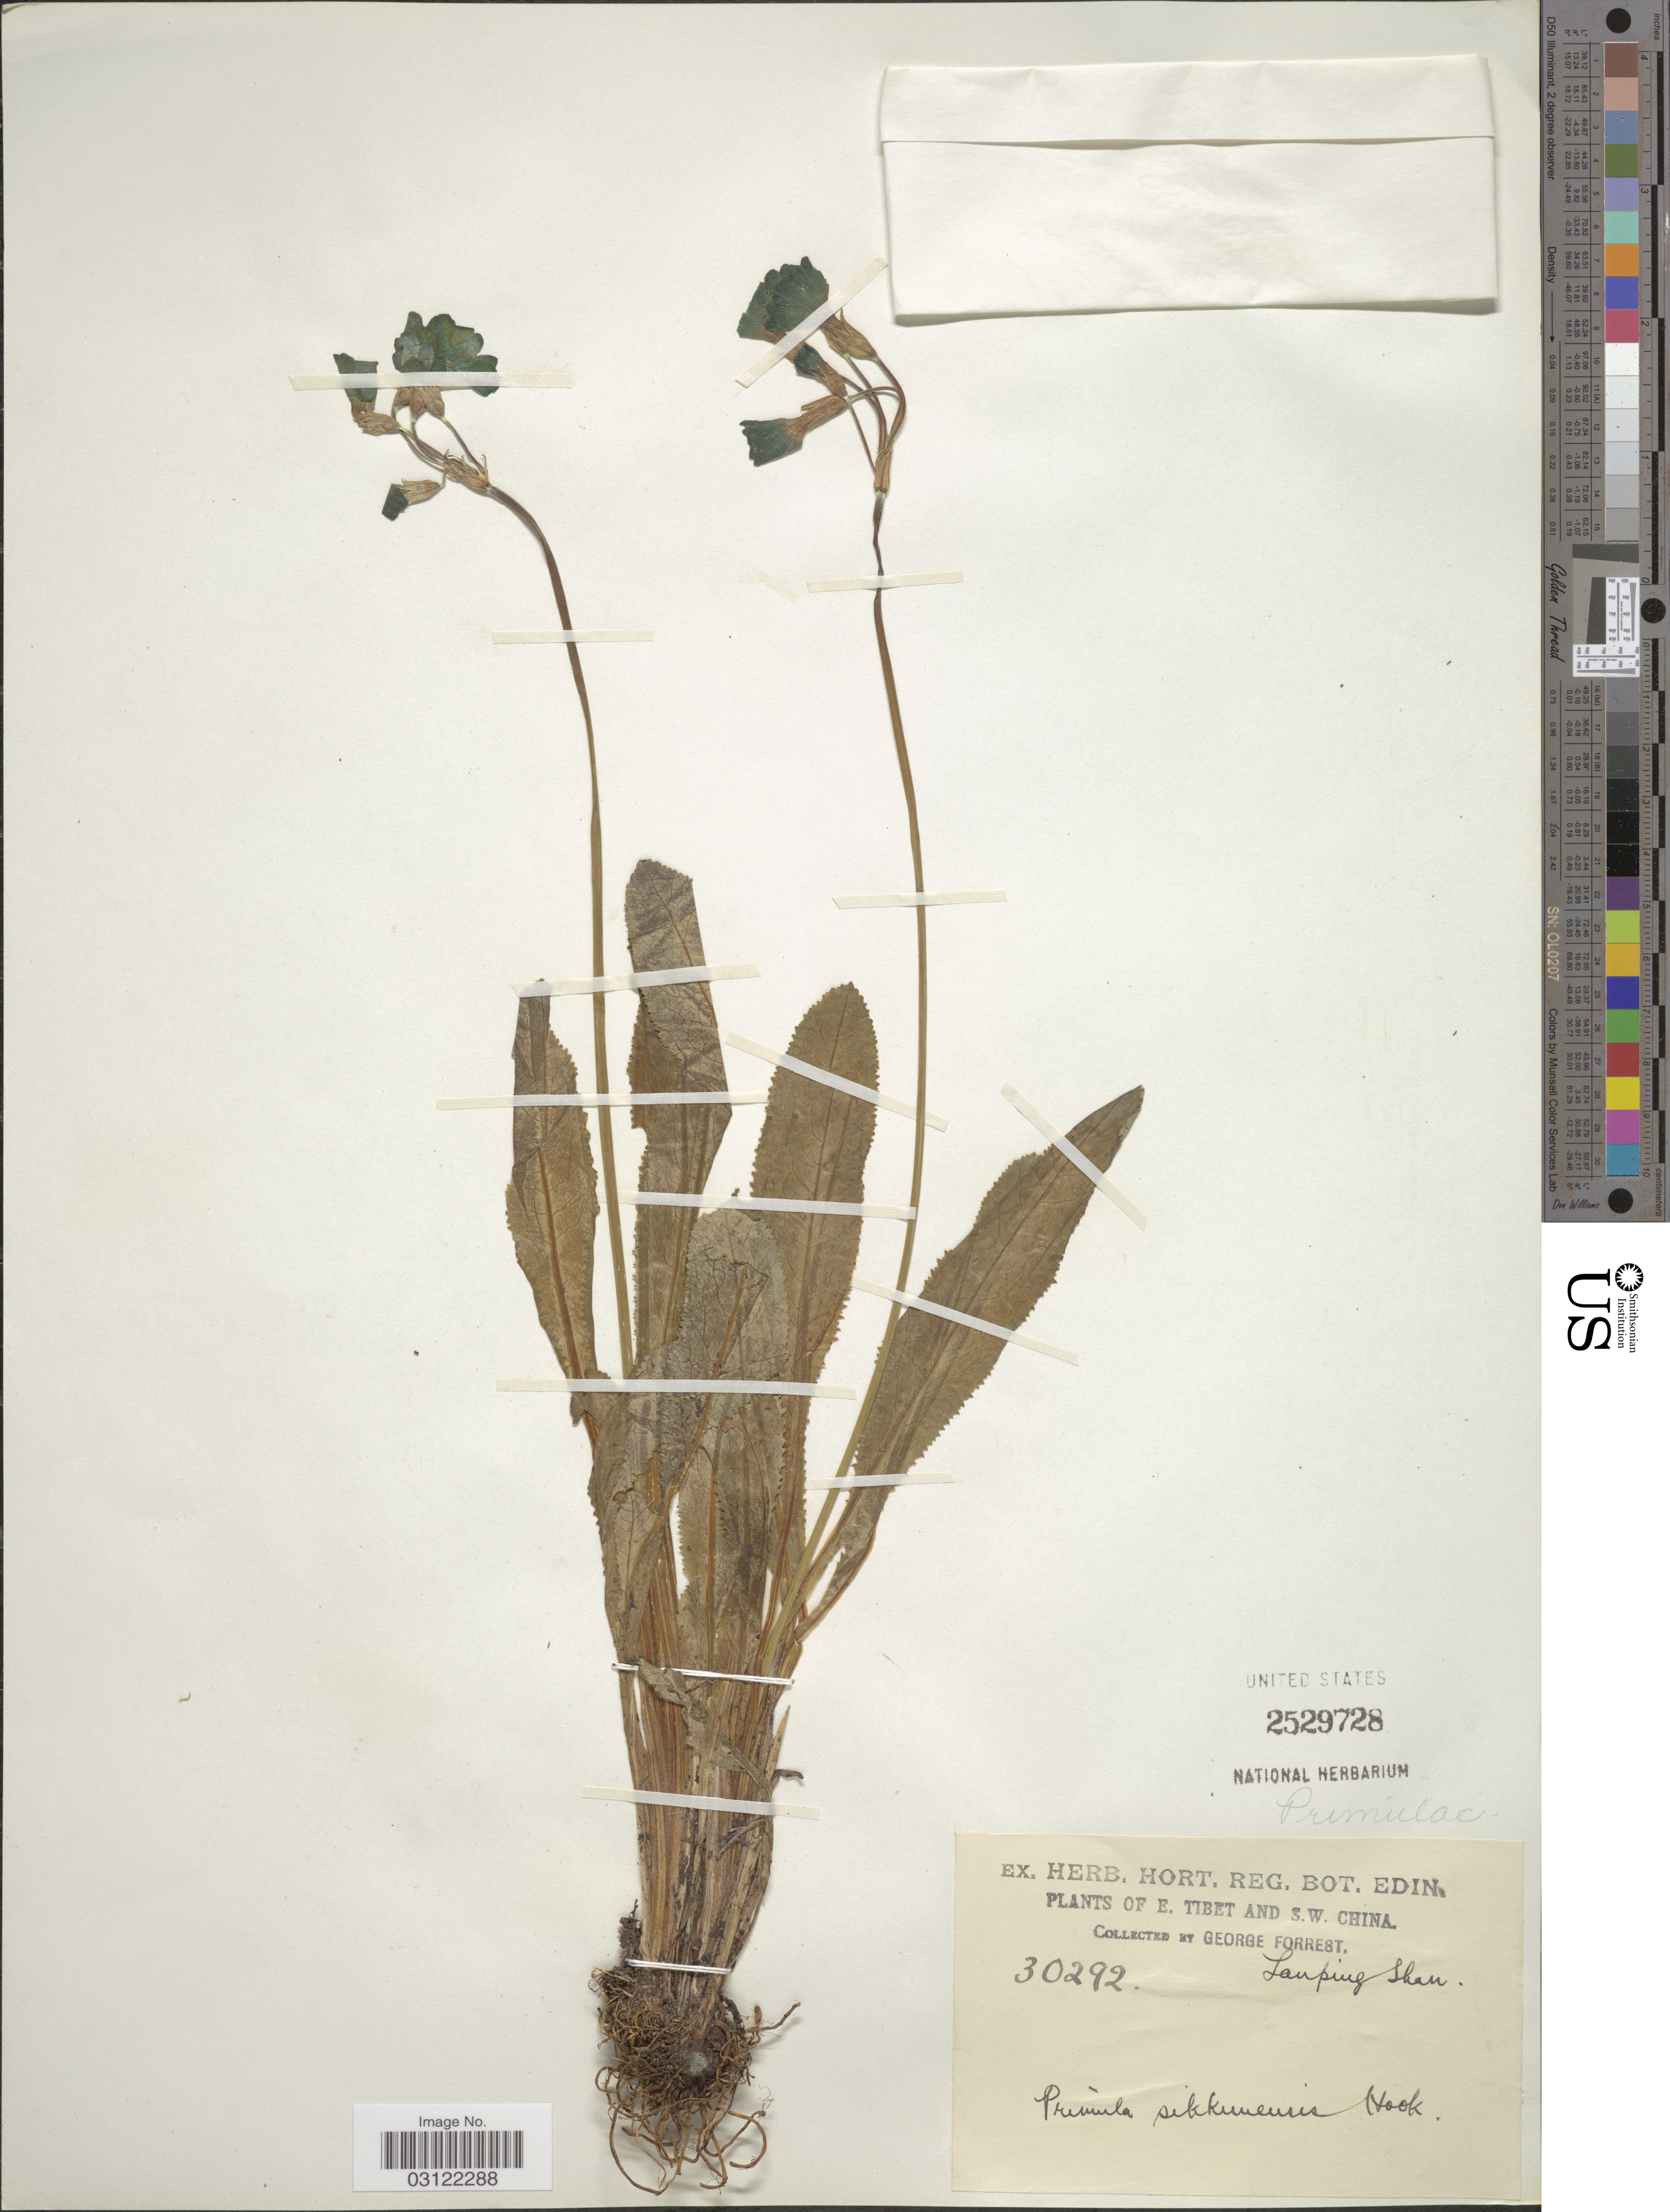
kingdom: Plantae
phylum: Tracheophyta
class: Magnoliopsida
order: Ericales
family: Primulaceae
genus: Primula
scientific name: Primula sikkimensis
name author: Hook.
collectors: G. Forrest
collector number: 30292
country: China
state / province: Xizang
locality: E. Tibet and S. W. China. Lanping Shan.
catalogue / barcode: US 2529728